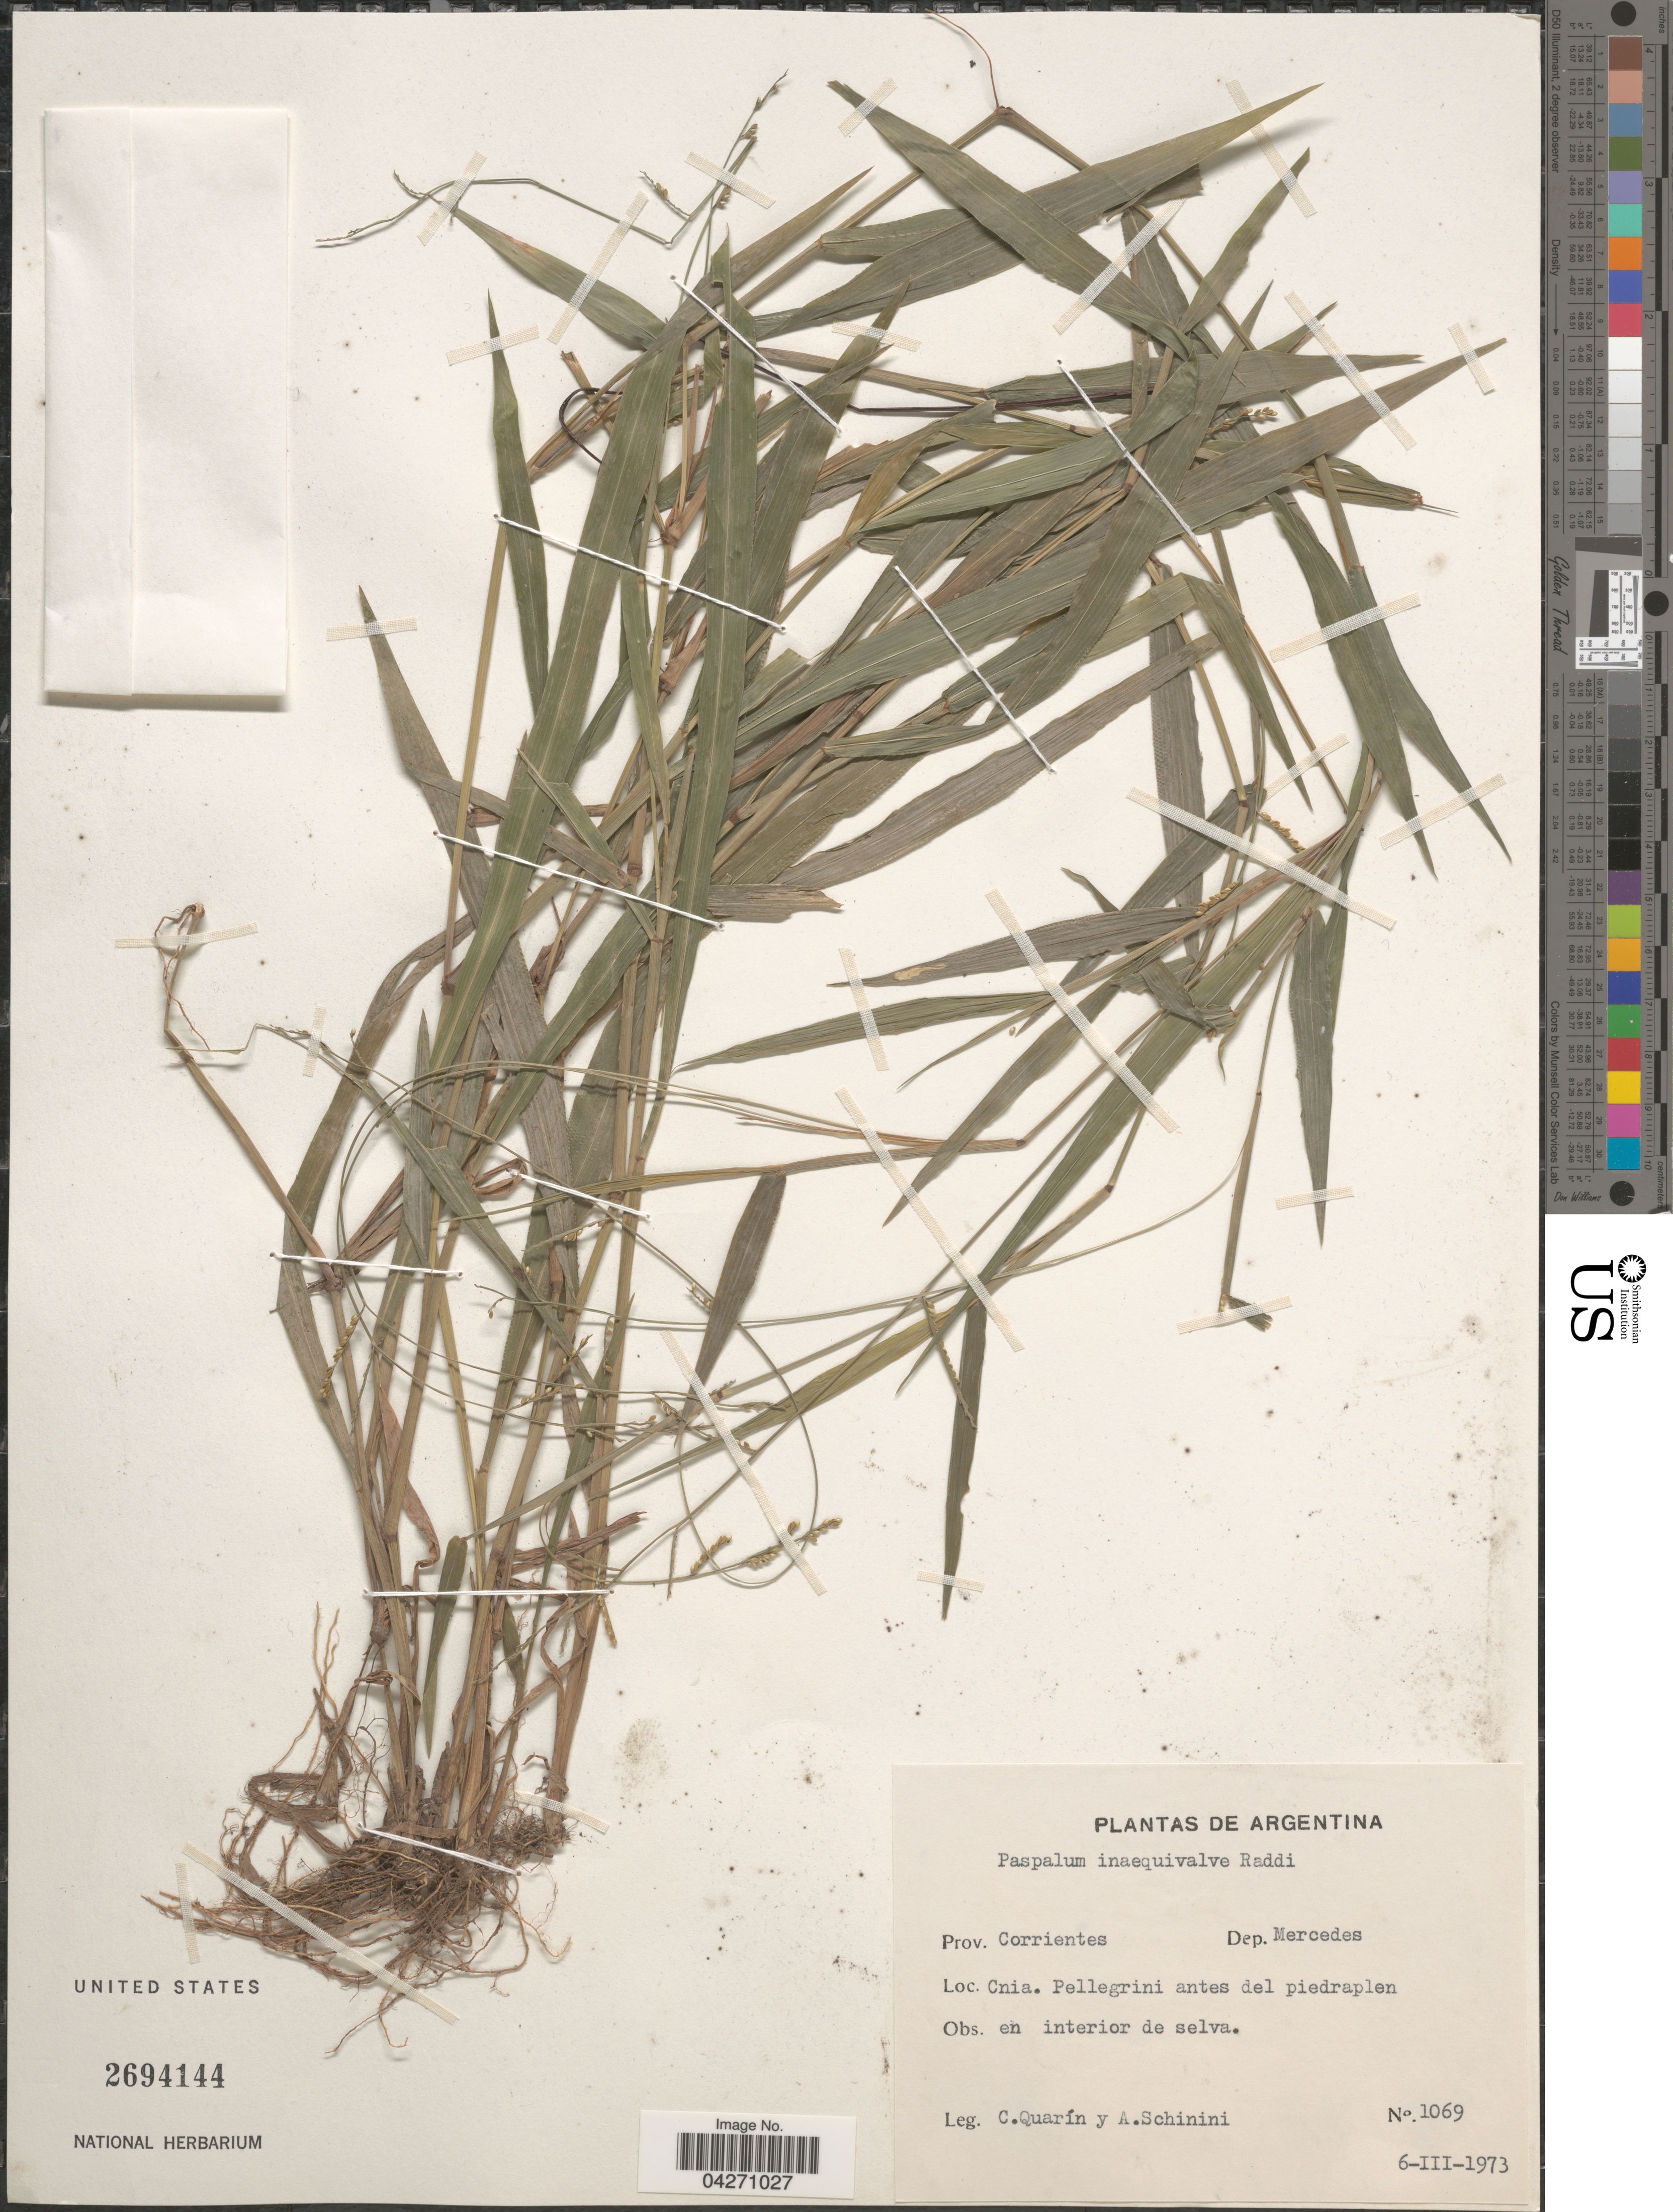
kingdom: Plantae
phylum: Tracheophyta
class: Liliopsida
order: Poales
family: Poaceae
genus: Paspalum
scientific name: Paspalum inaequivalve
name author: Raddi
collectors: C. Quarin & A. Schinini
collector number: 1069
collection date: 1973-03-06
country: Argentina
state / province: Corrientes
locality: Dep. Mercedes. Cnia. Pellegrini antes del piedraplen. En interior de selva.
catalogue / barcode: US 2694144